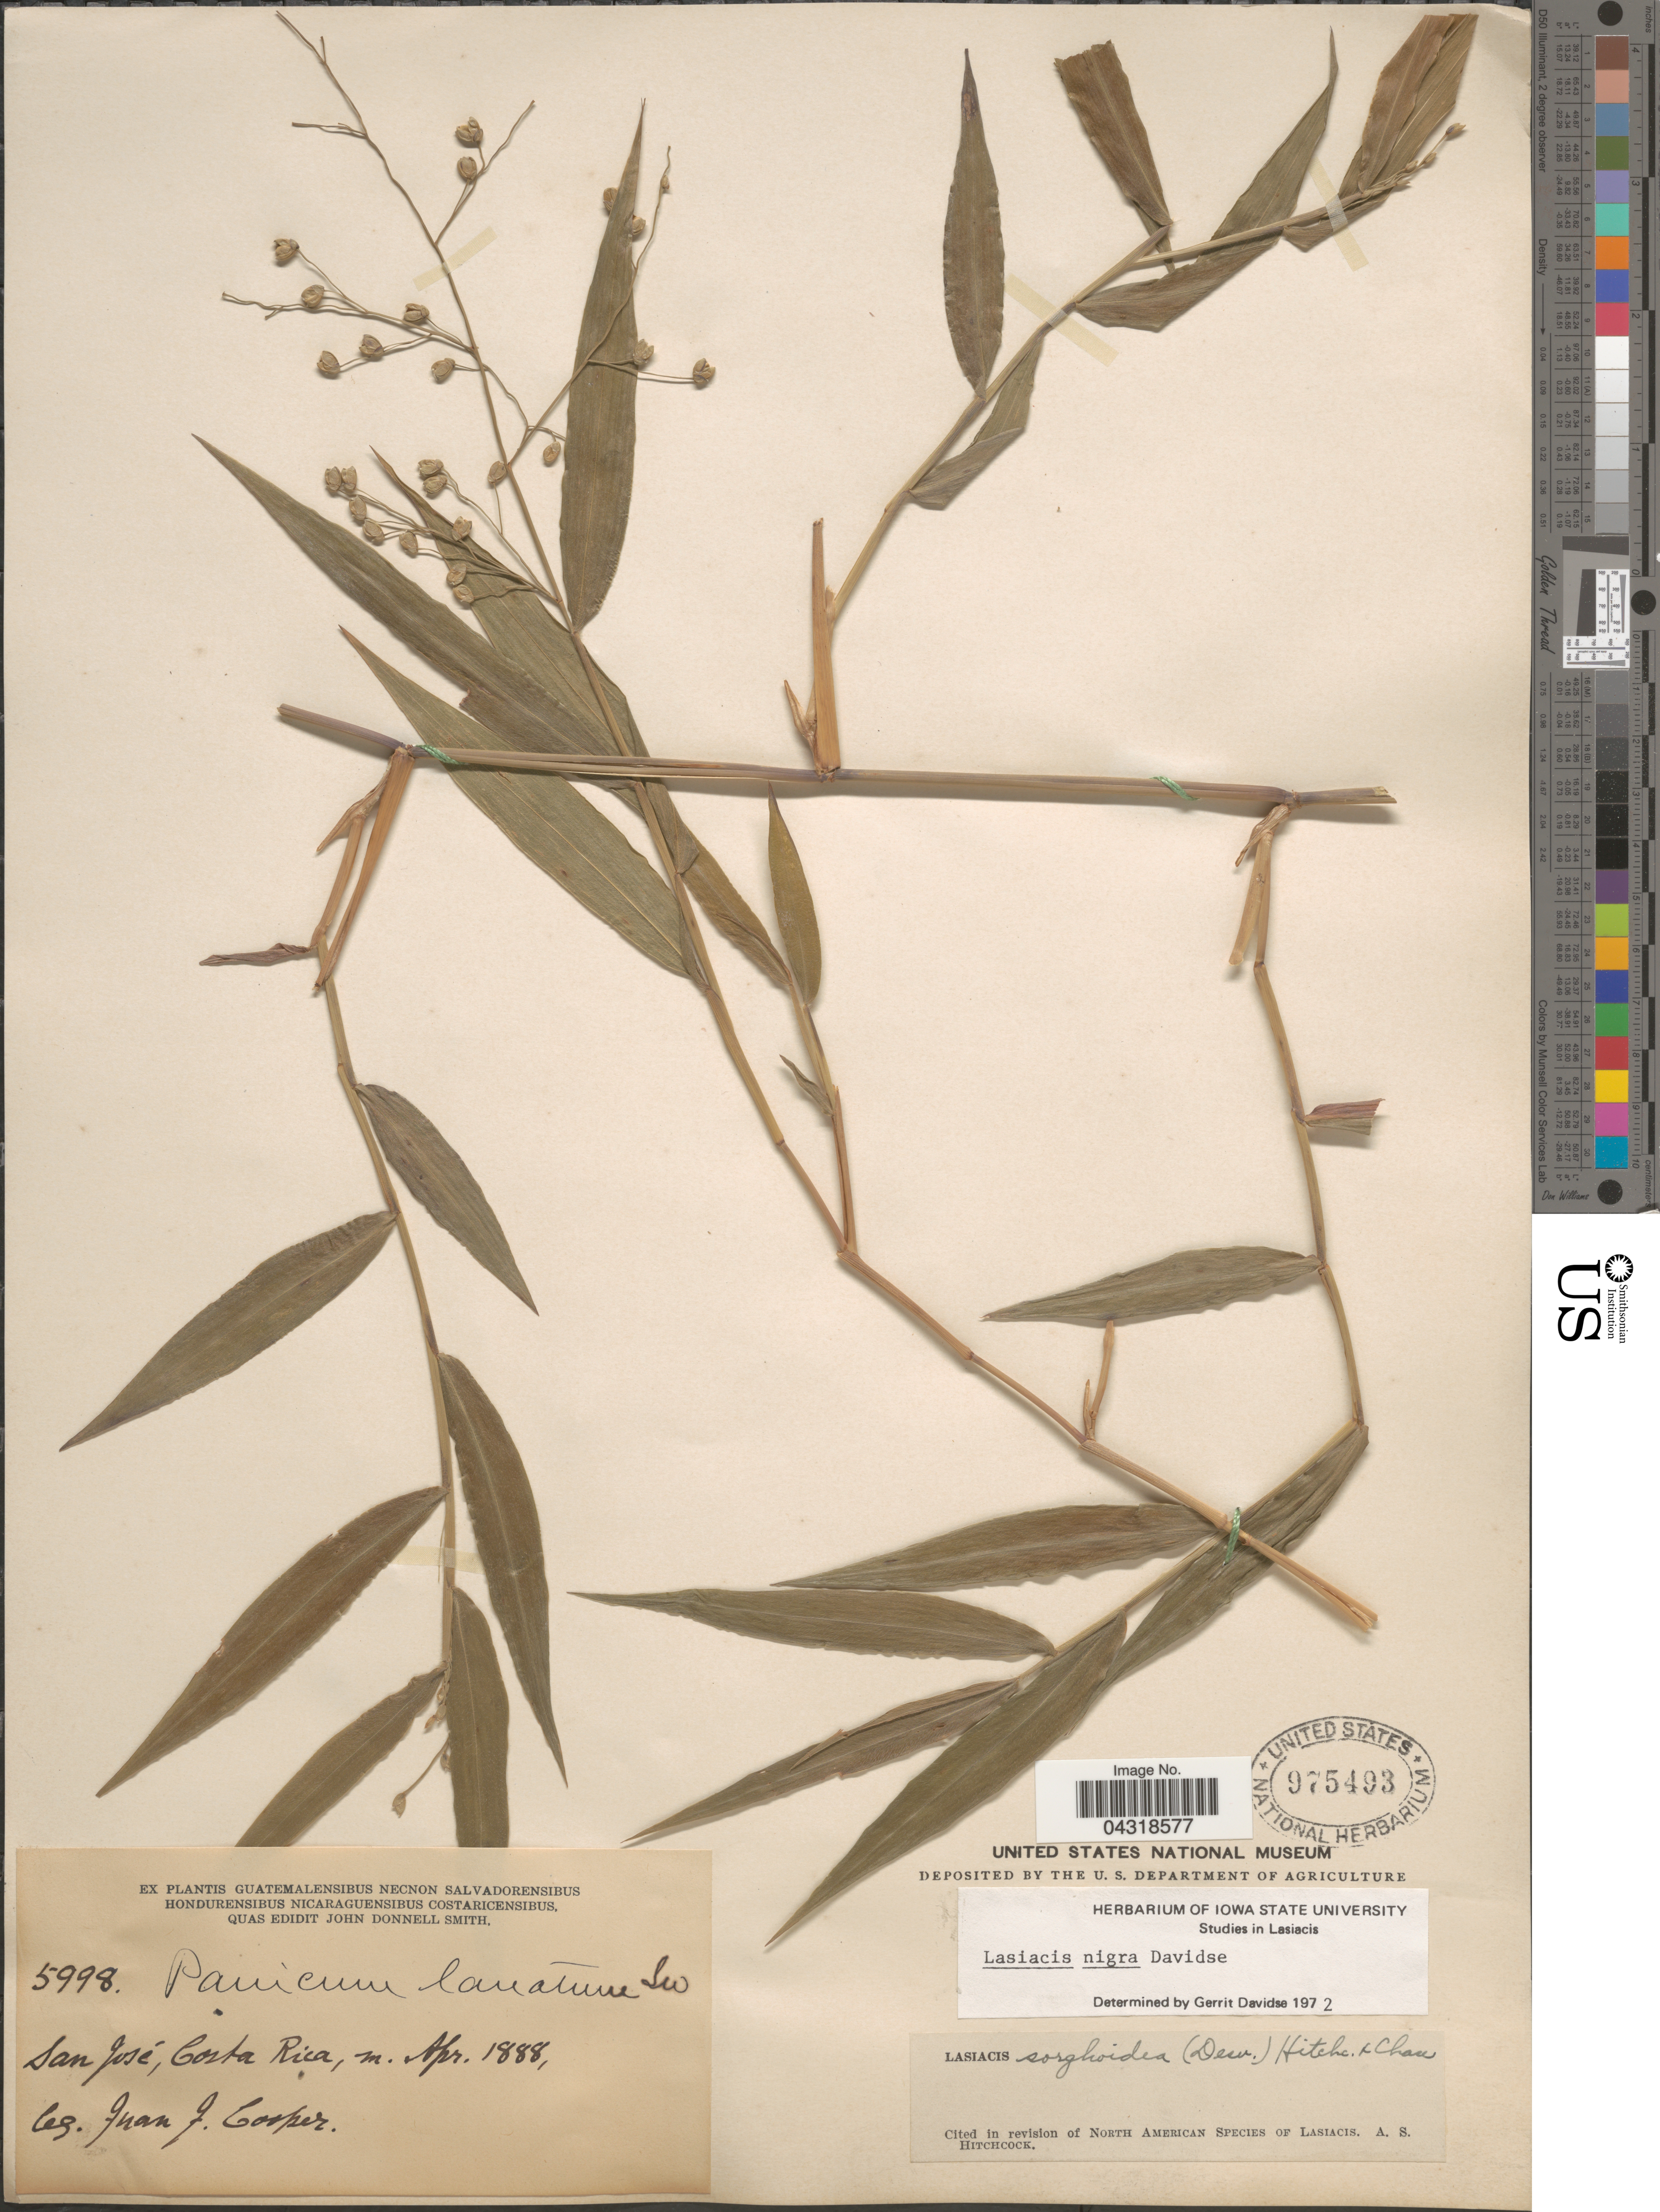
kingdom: Plantae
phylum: Tracheophyta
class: Liliopsida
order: Poales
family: Poaceae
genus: Lasiacis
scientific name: Lasiacis nigra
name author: Davidse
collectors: J. J. Cooper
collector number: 5998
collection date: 1888-04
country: Costa Rica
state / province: San José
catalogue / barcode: US 975493